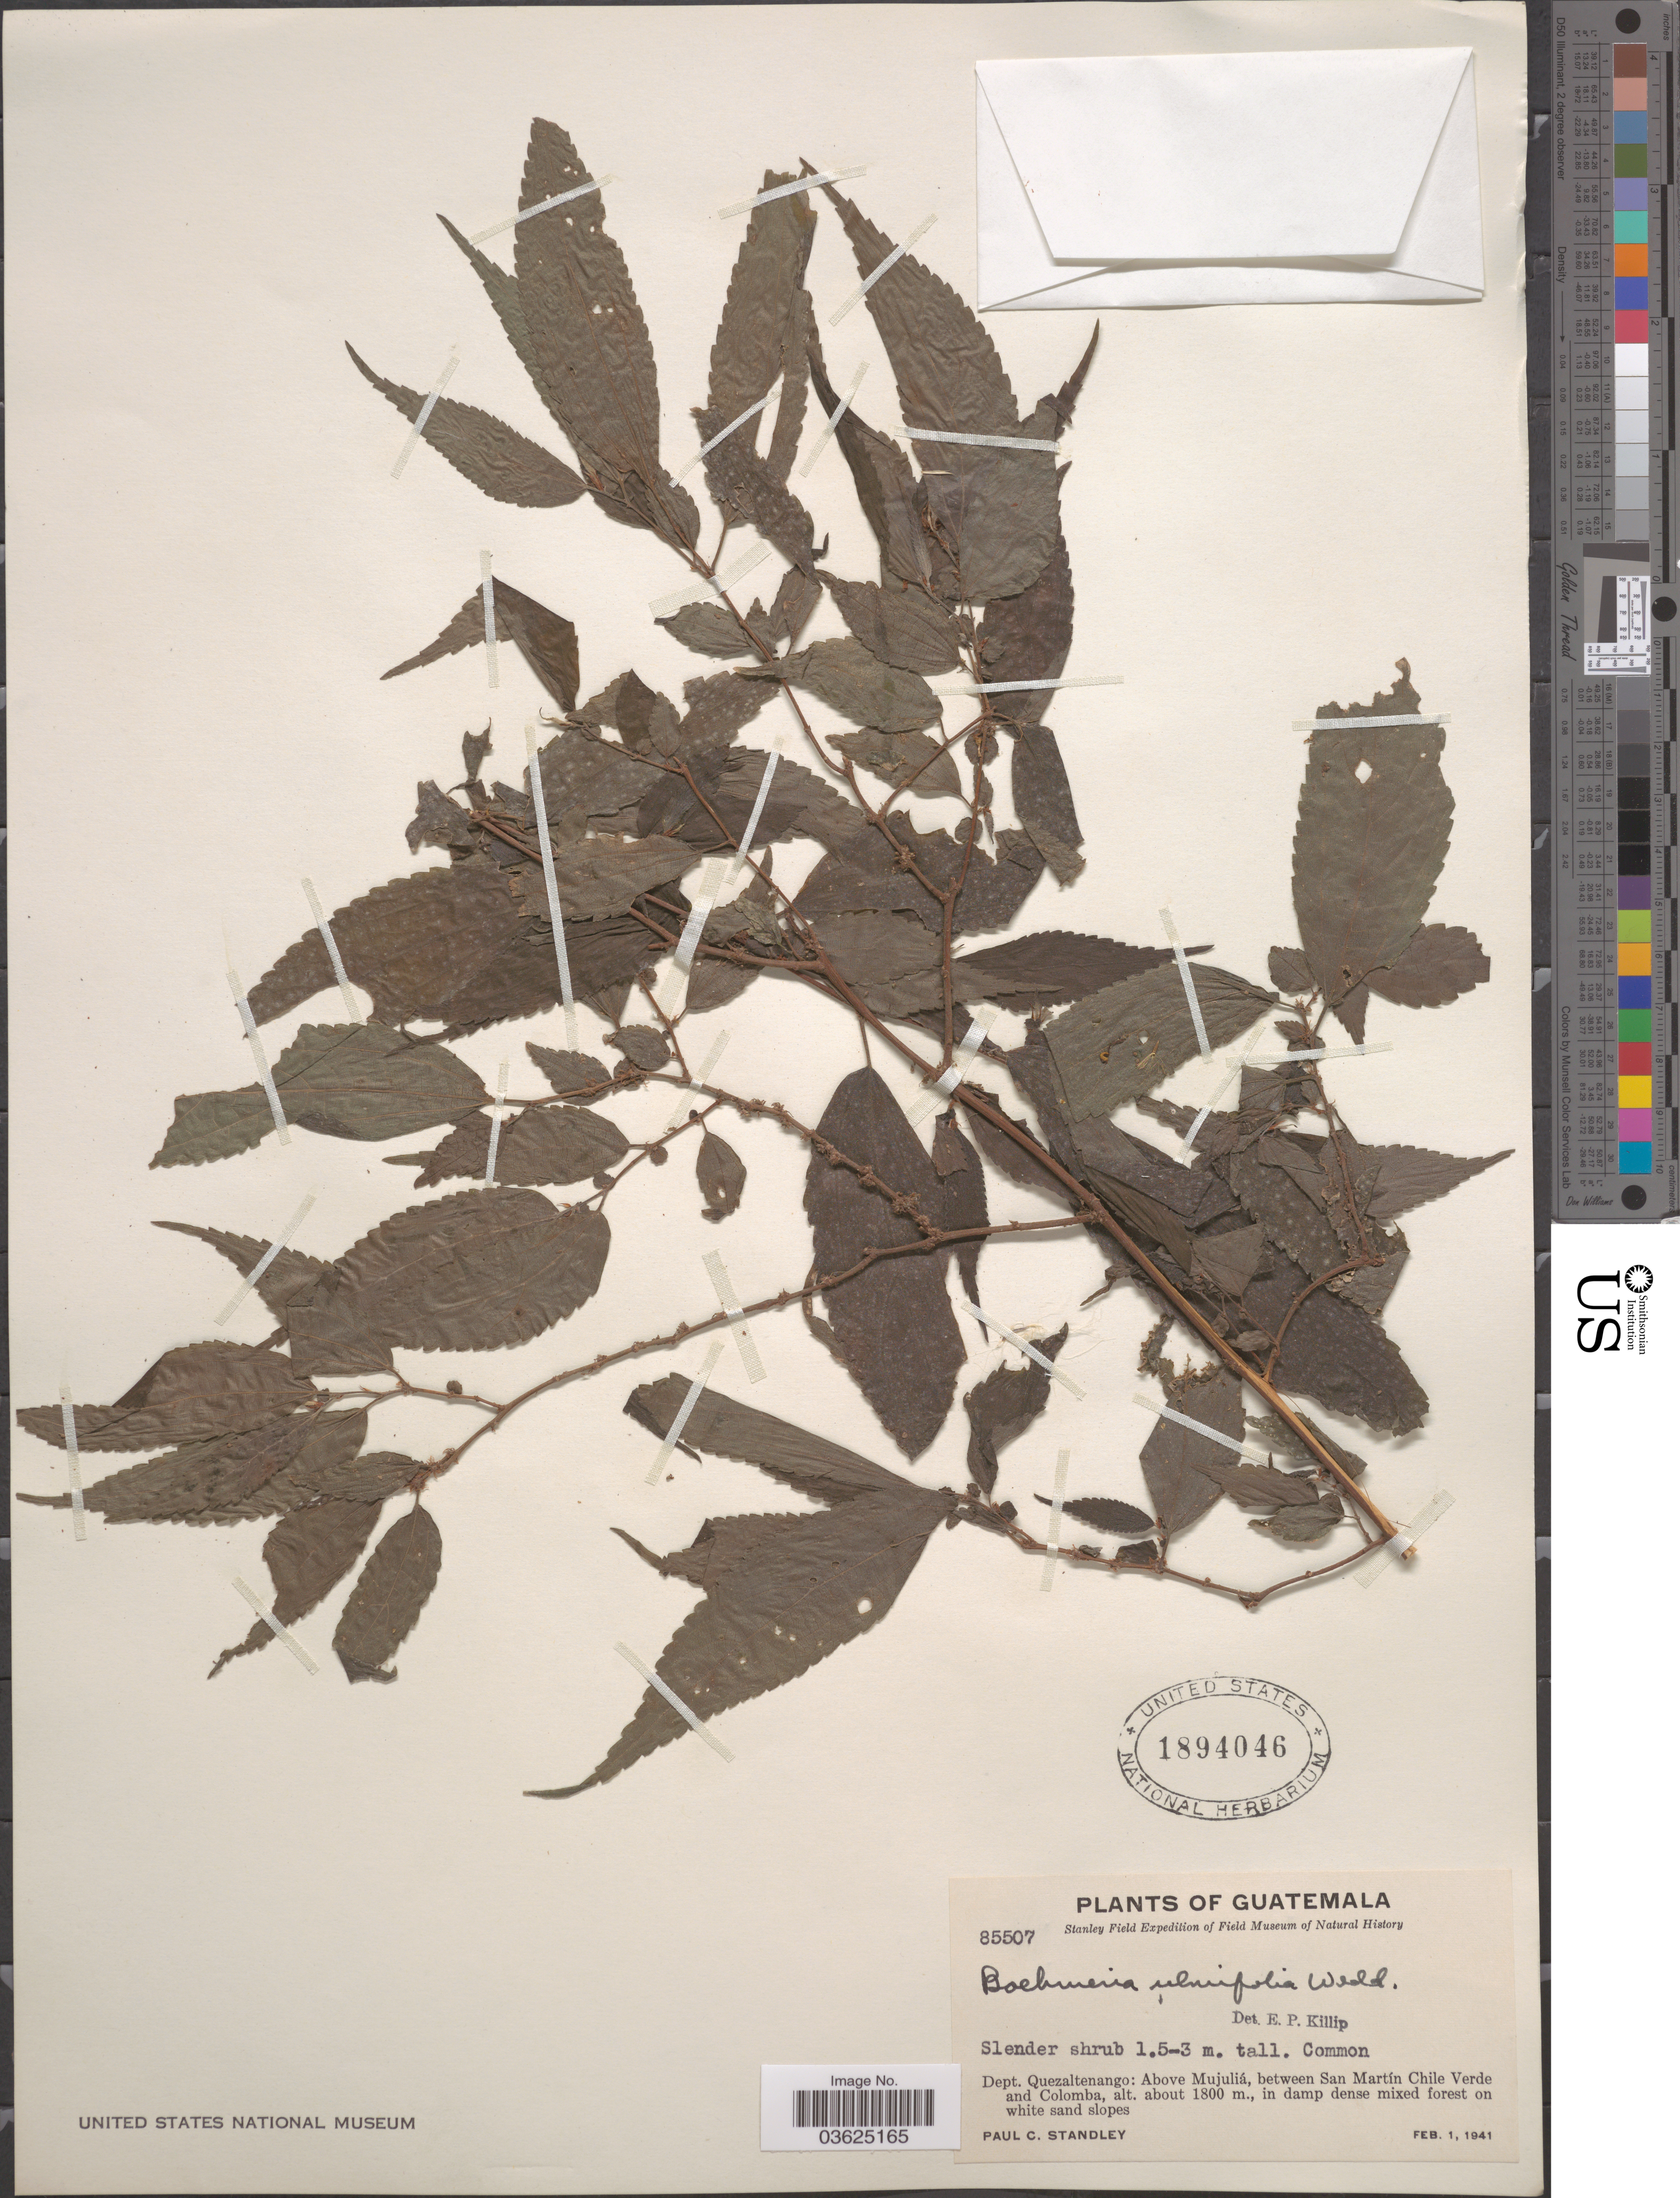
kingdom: Plantae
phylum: Tracheophyta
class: Magnoliopsida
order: Rosales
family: Urticaceae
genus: Boehmeria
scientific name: Boehmeria ulmifolia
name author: Wedd.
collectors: P. C. Standley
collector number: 85507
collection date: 1941-02-01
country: Guatemala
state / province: Quetzaltenango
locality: Dept. Quezaltenango: Above Mujuliá, between San Martín Chile Verde and Colomba.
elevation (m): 1800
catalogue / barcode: US 1894046